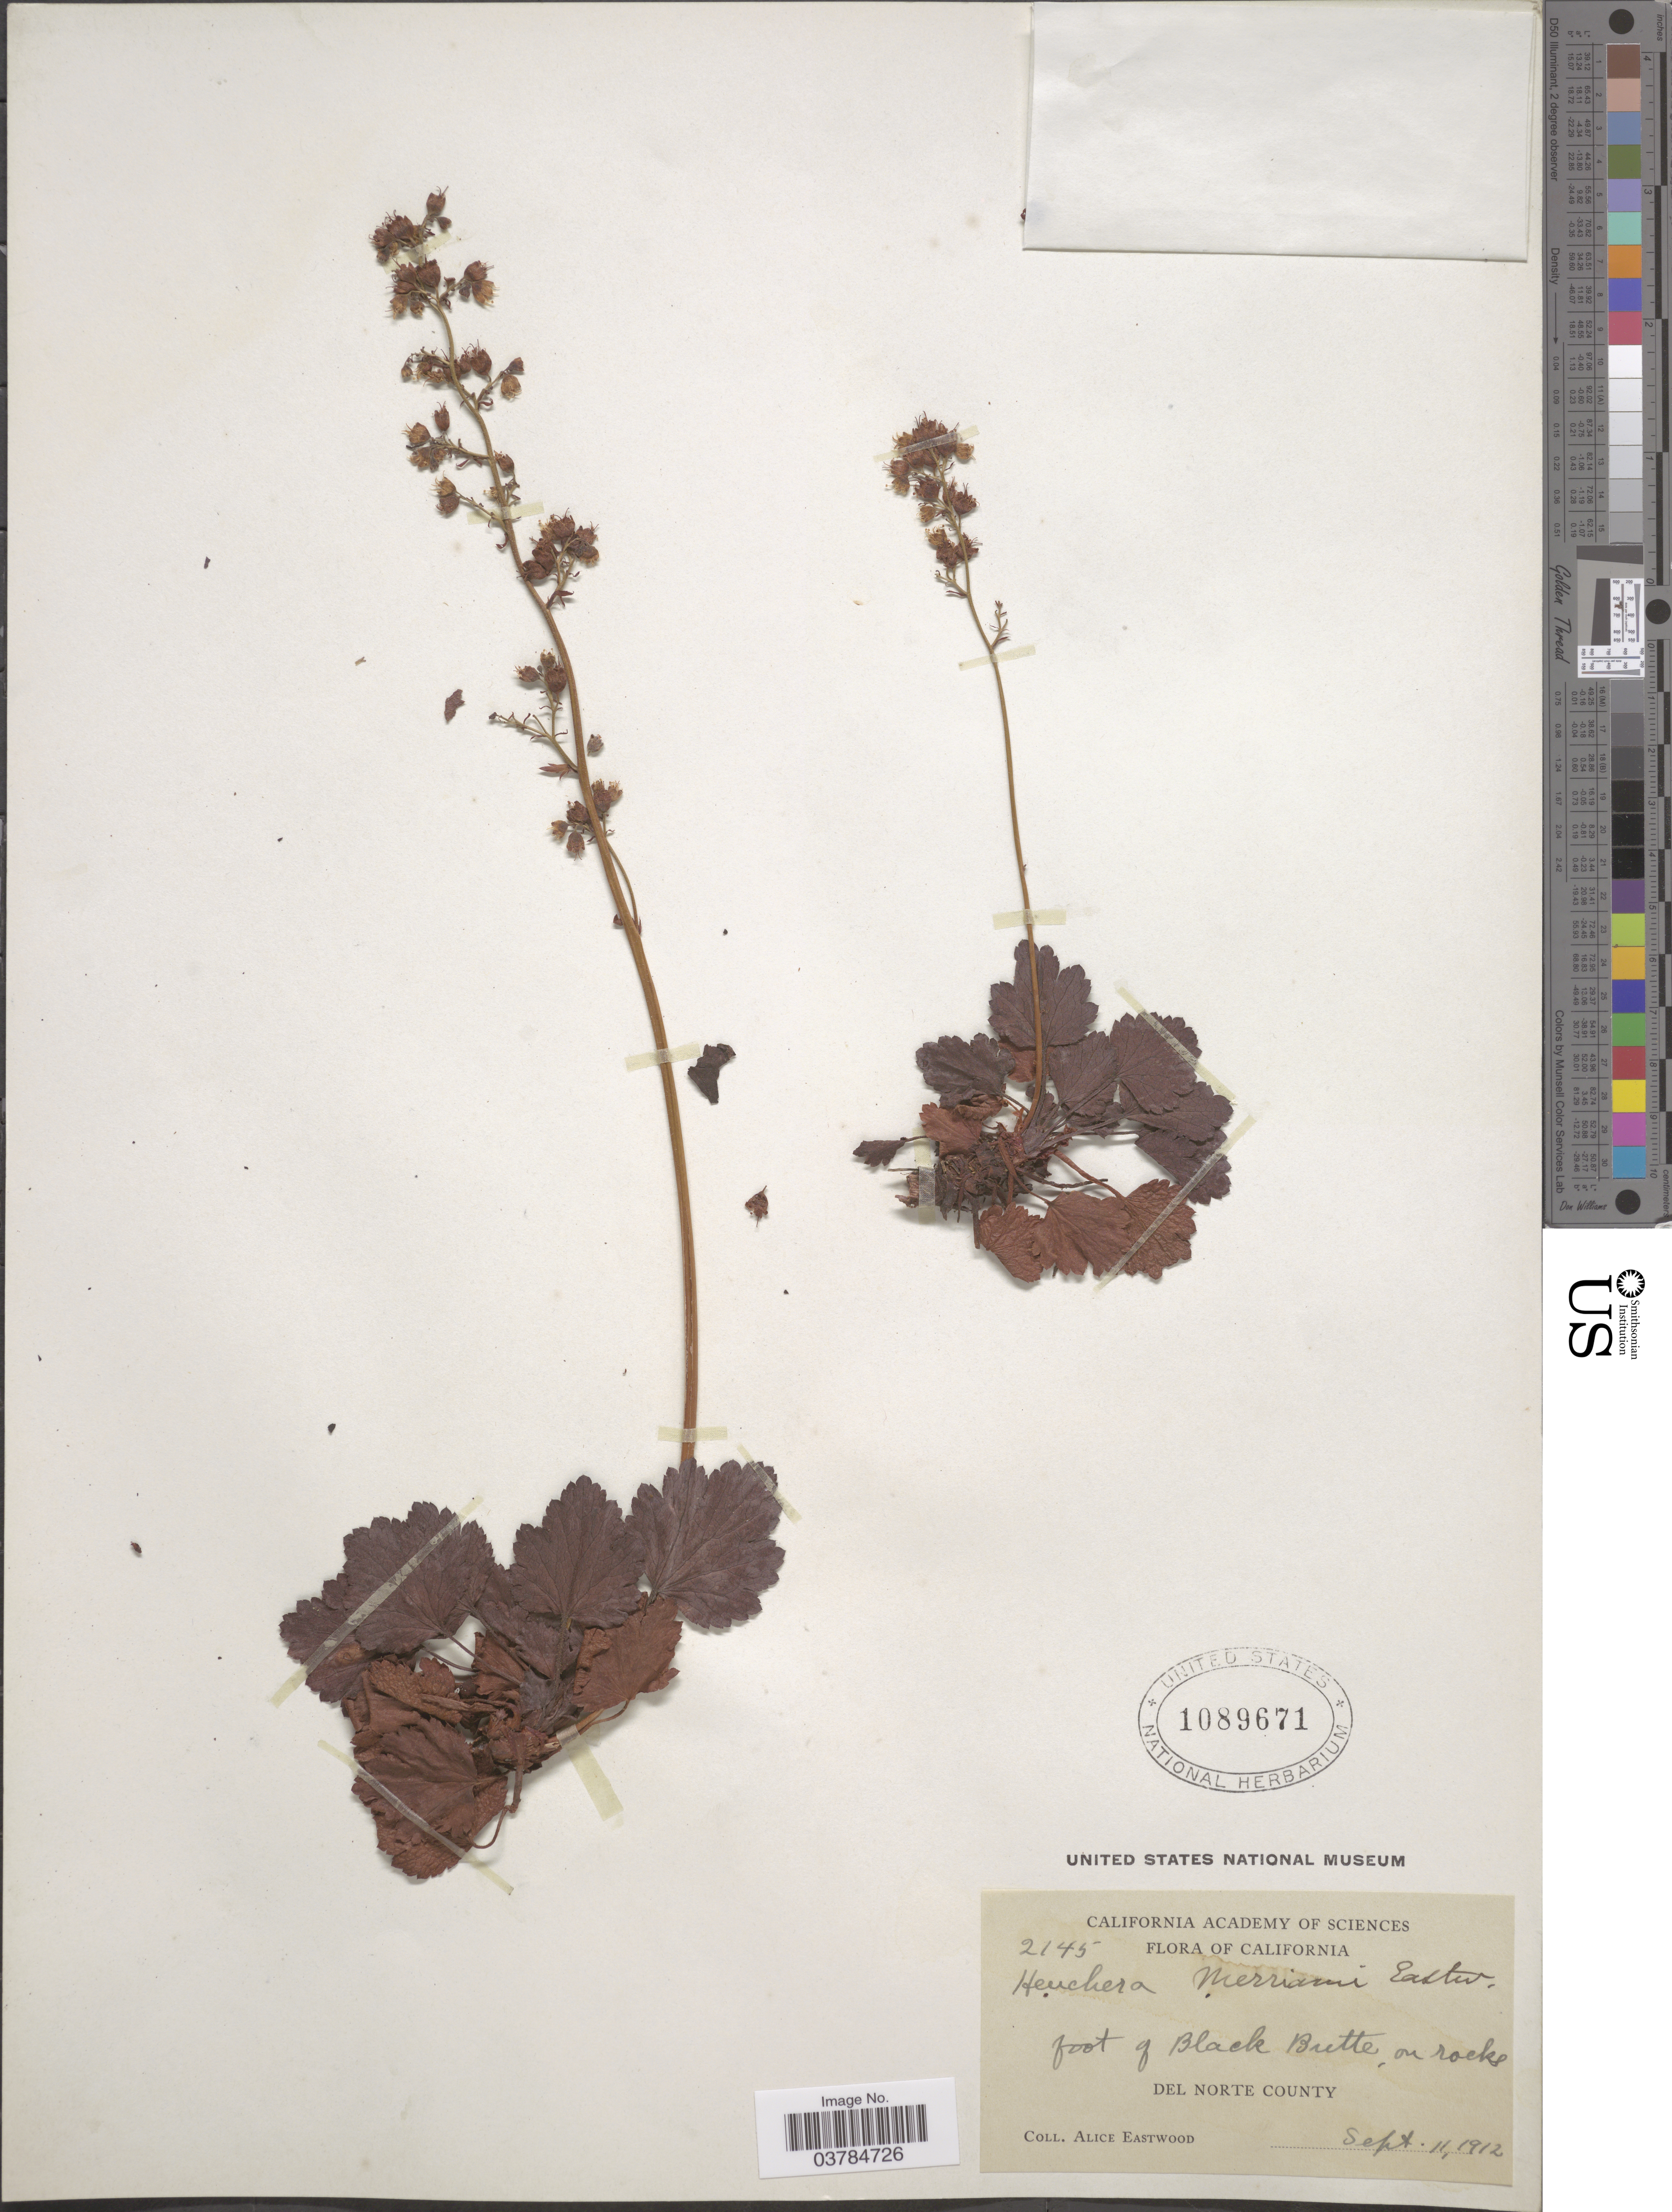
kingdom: Plantae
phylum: Tracheophyta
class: Magnoliopsida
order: Saxifragales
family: Saxifragaceae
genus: Heuchera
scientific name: Heuchera merriamii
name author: Eastw.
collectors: A. Eastwood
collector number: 2145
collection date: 1912-09-11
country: United States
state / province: California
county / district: Del Norte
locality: Foot of Black Butte, on rocks. Del Norte County.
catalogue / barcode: US 1089671